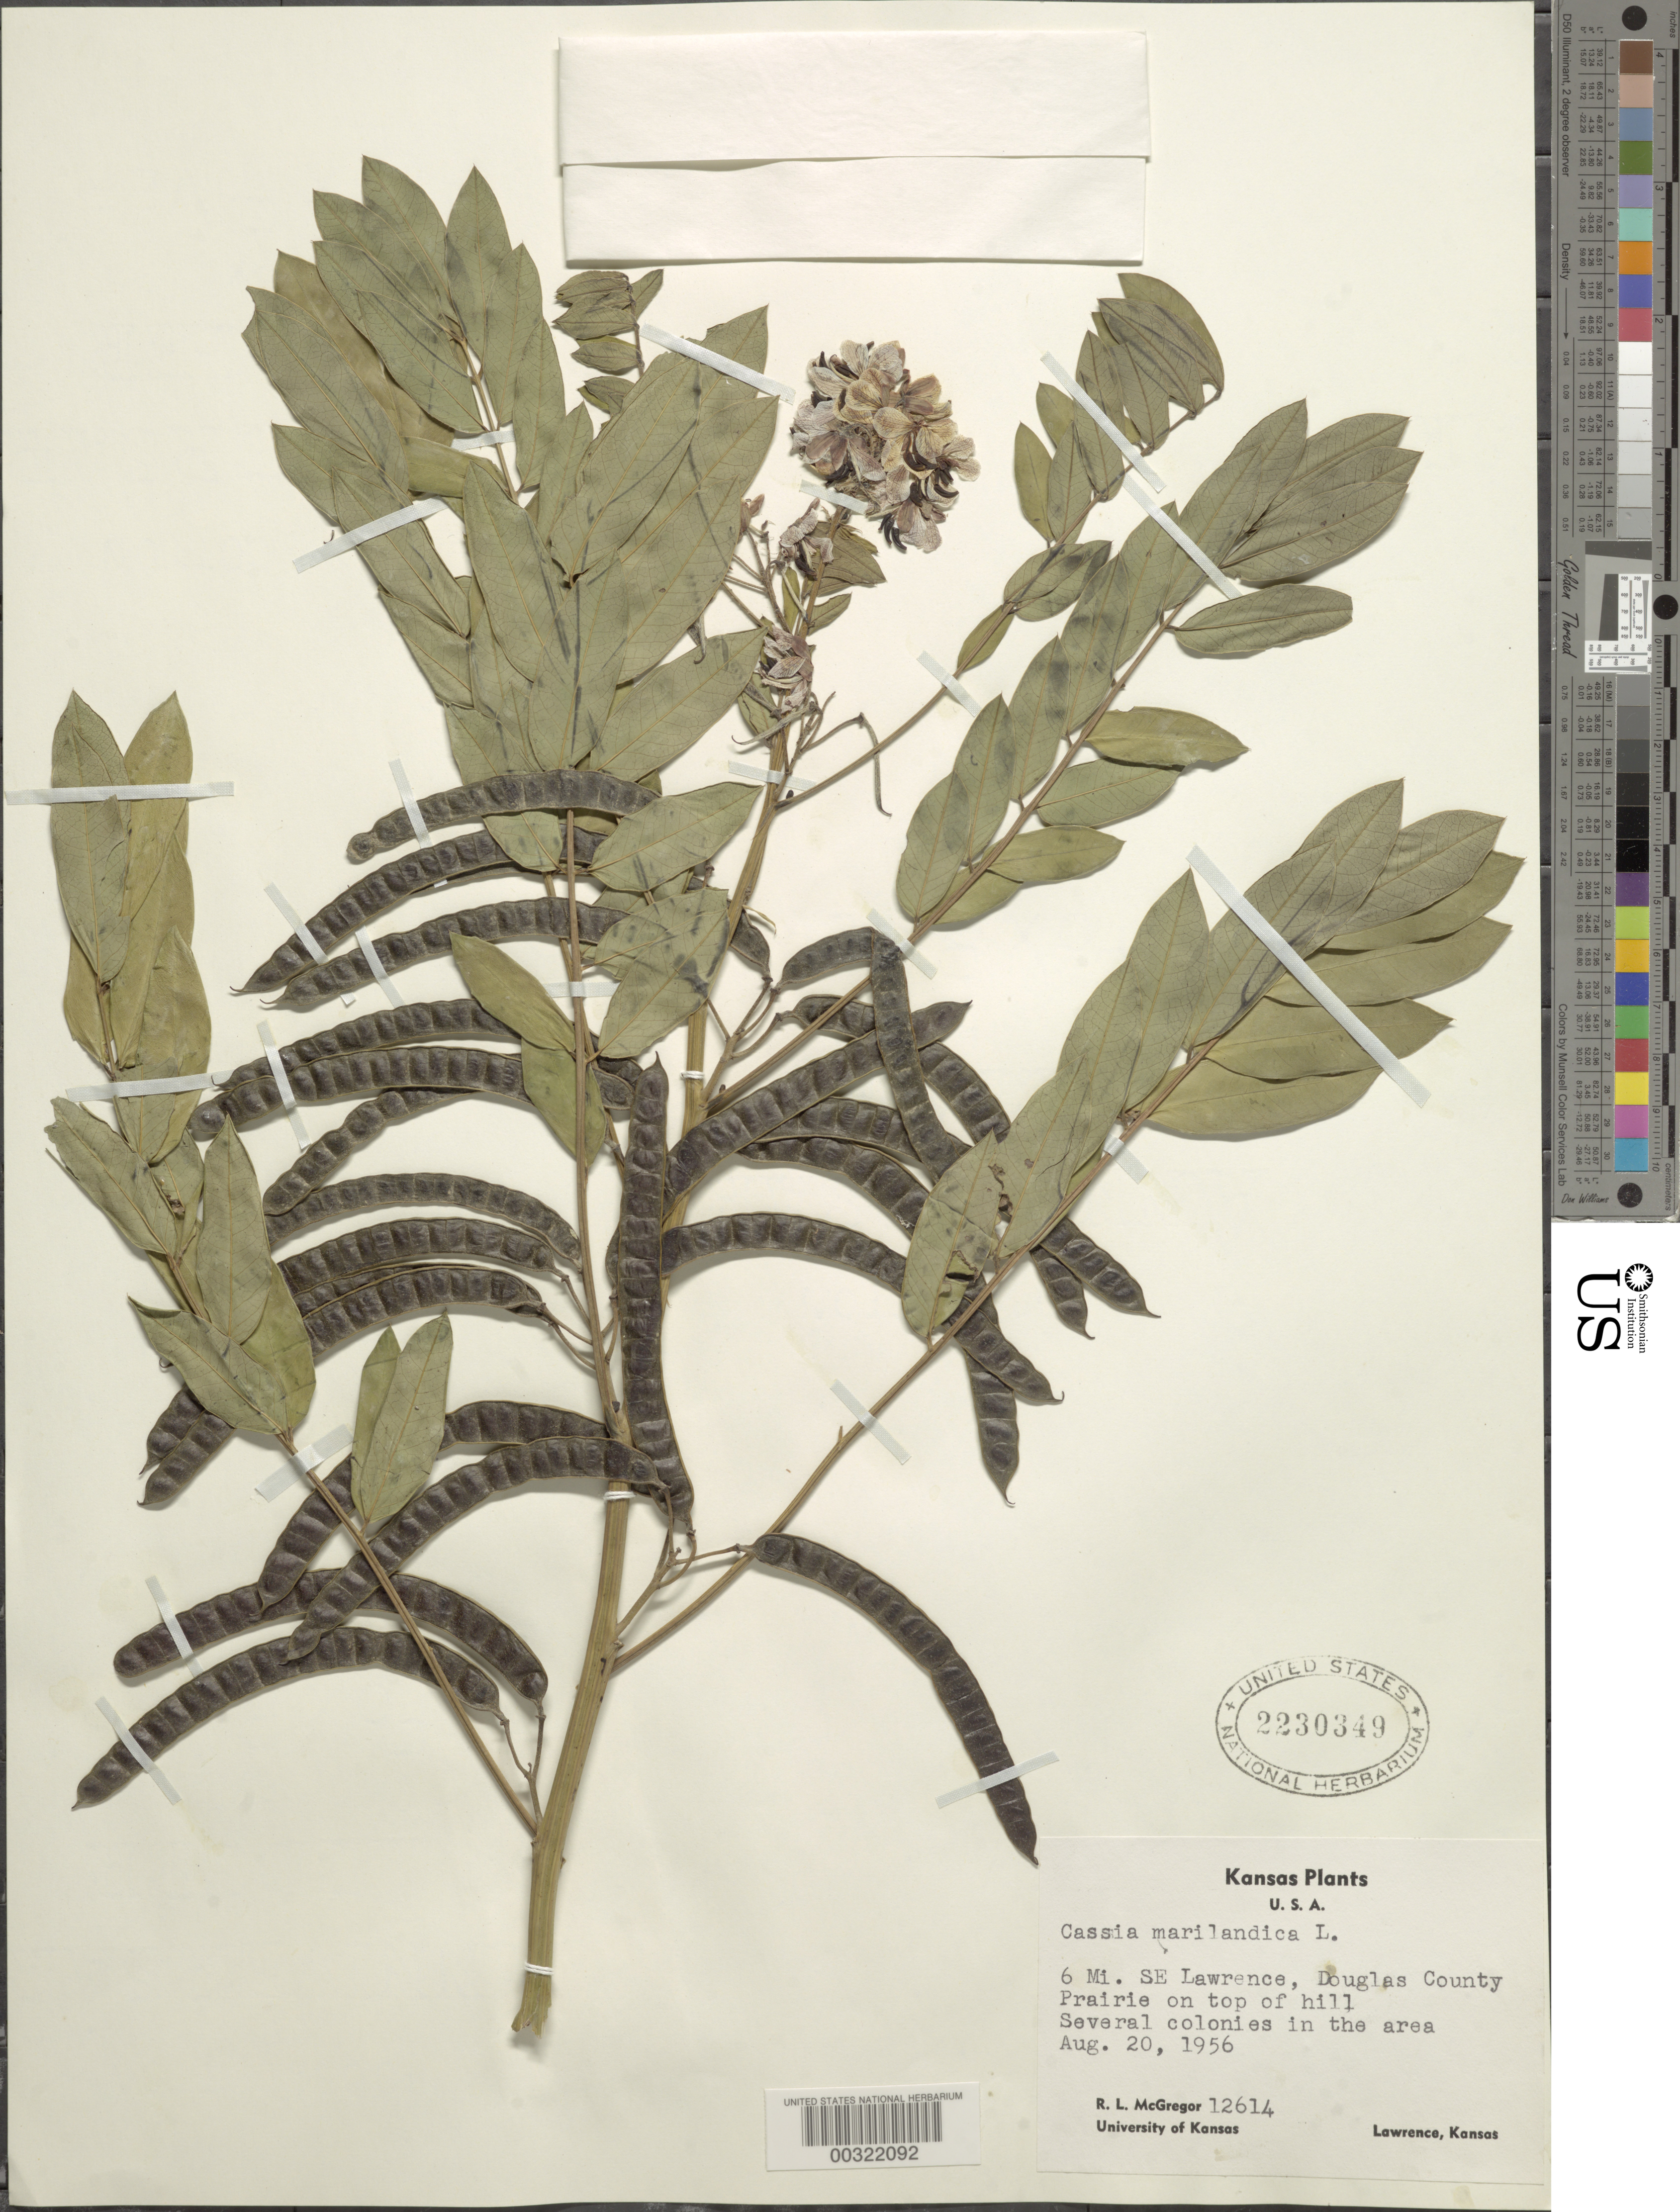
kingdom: Plantae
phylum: Tracheophyta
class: Magnoliopsida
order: Fabales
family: Fabaceae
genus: Senna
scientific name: Senna marilandica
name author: (L.) Link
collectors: R. L. McGregor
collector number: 12614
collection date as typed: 20 Aug 1956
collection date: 1956-08-20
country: United States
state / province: Kansas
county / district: Douglas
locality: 6 mi se lawrence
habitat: Prairie on top of hill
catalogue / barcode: US 2230349